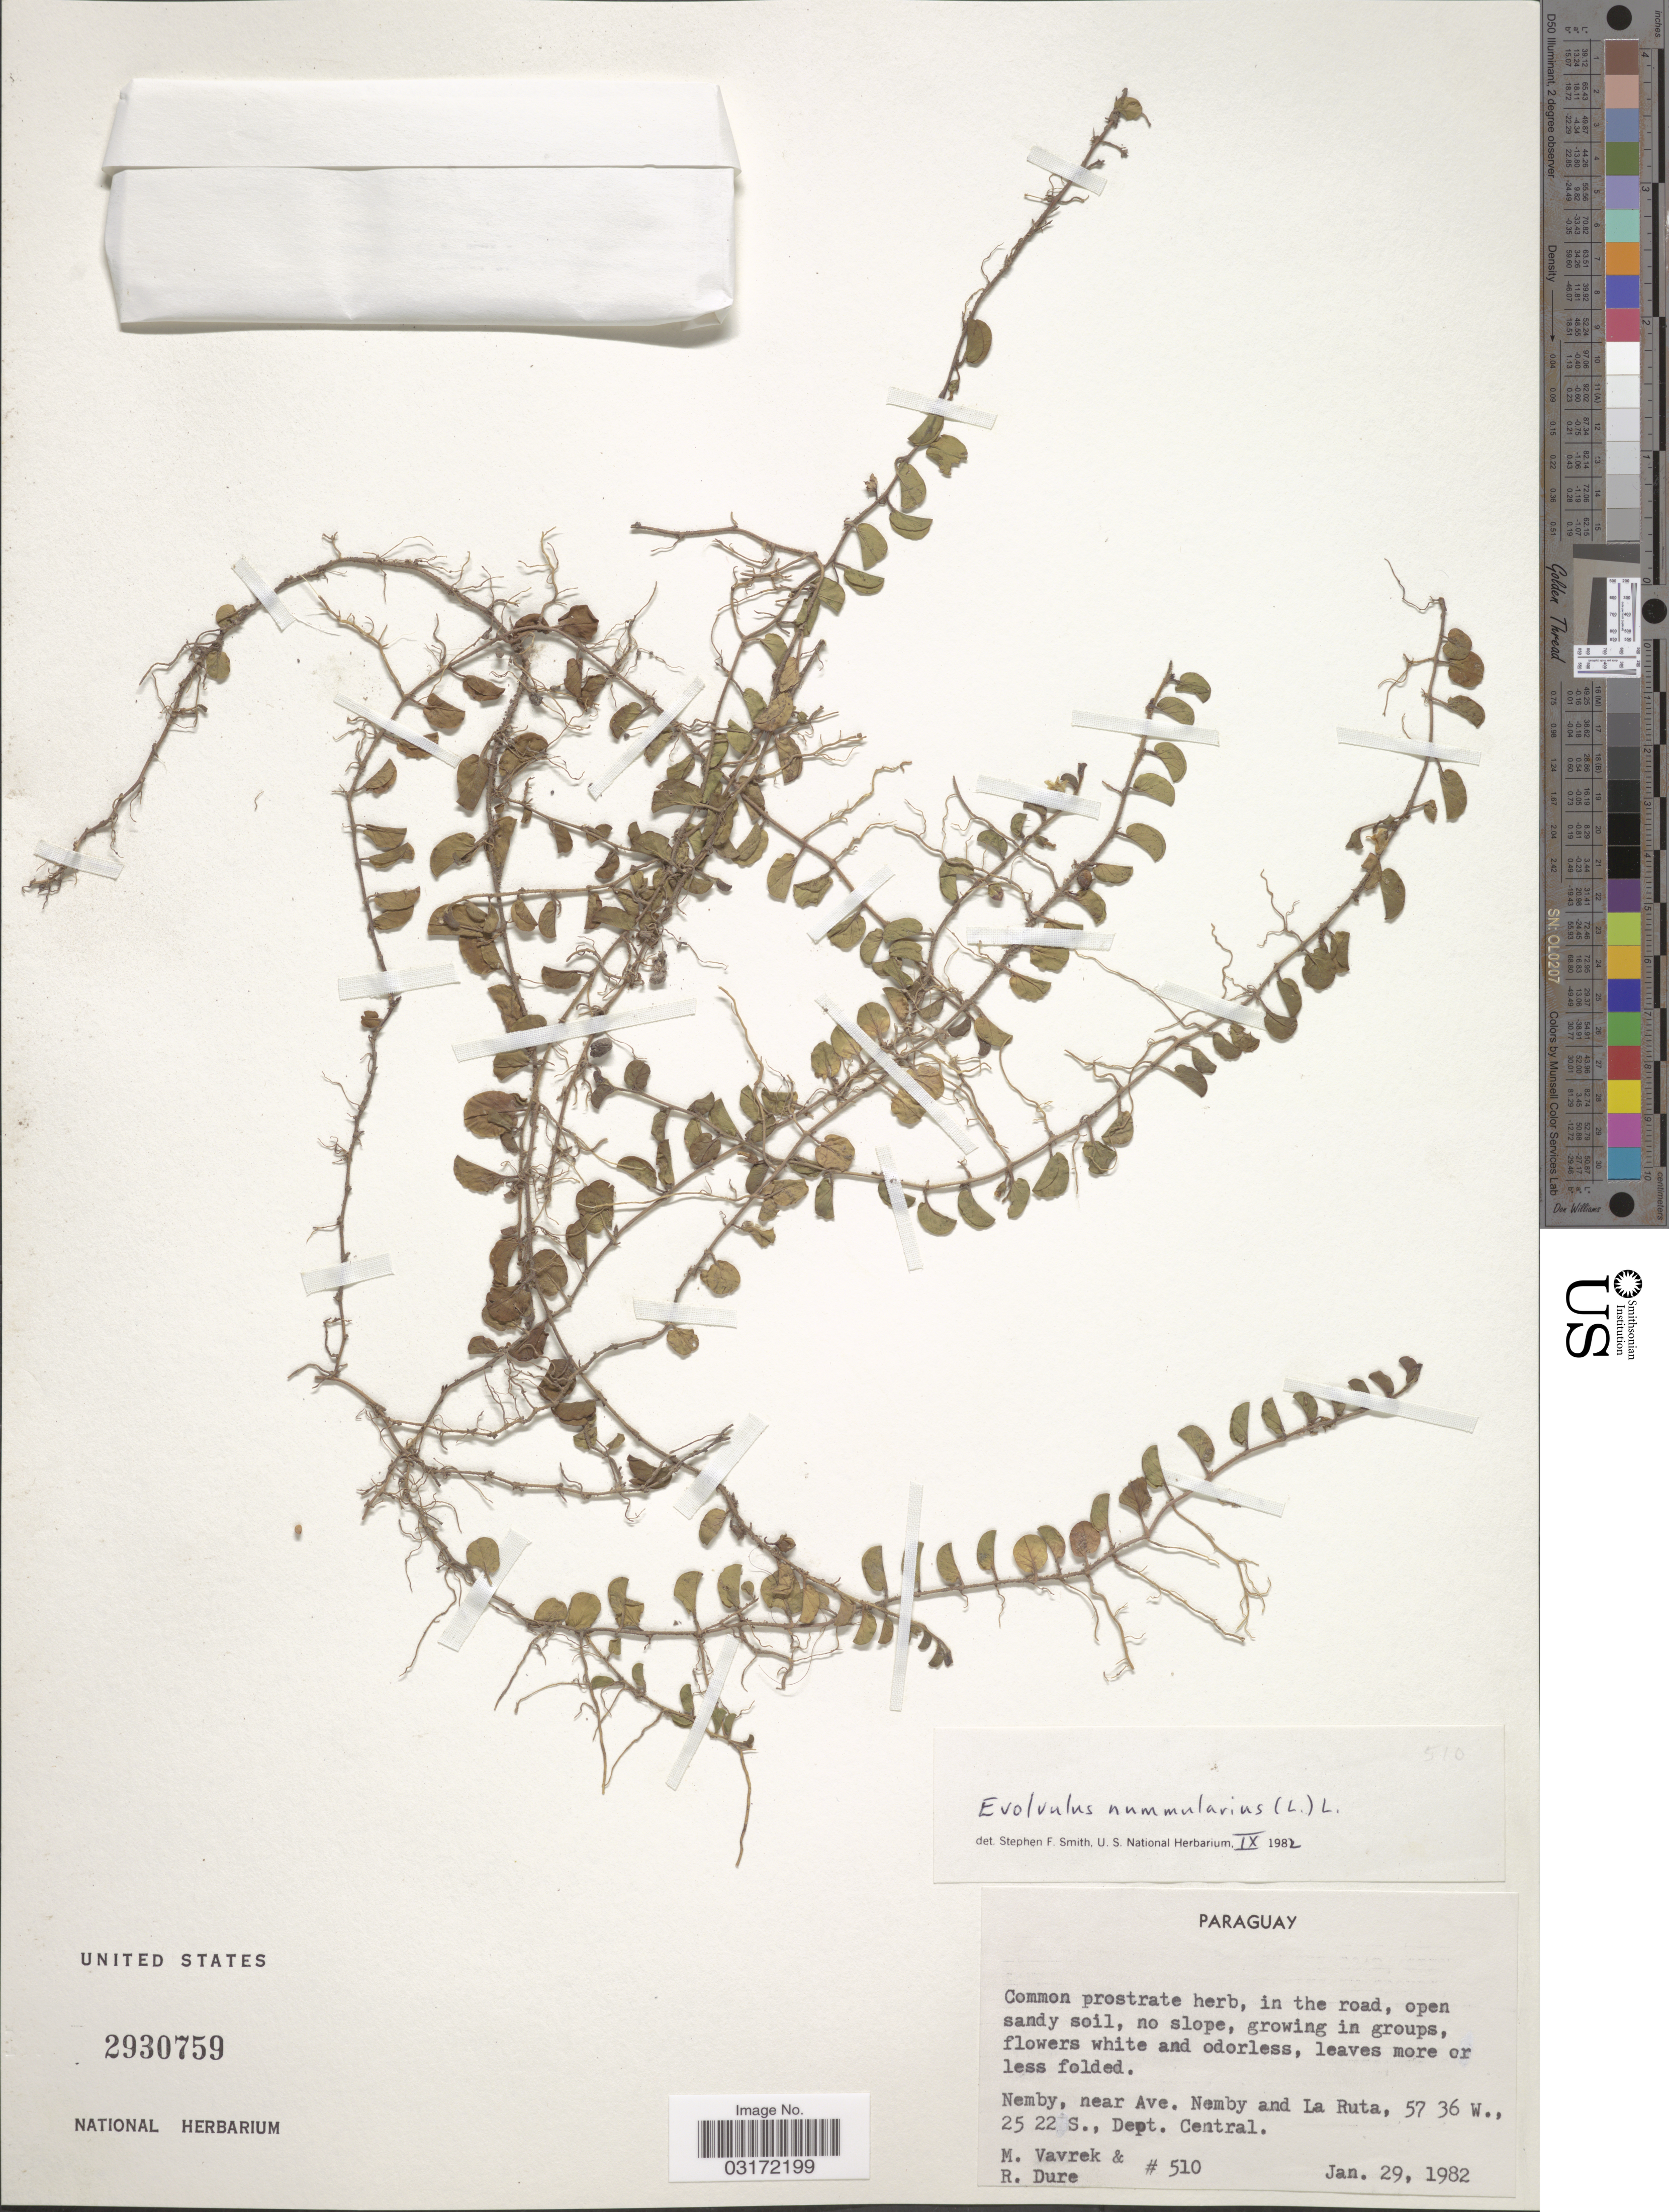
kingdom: Plantae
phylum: Tracheophyta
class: Magnoliopsida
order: Solanales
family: Convolvulaceae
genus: Evolvulus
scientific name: Evolvulus nummularius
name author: (L.) L.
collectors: M. Vavrek & R. Duré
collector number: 510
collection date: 1982-01-29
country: Paraguay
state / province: Central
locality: Nemby, near Ave. Nemby and La Ruta. Dept. Central.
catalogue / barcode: US 2930759